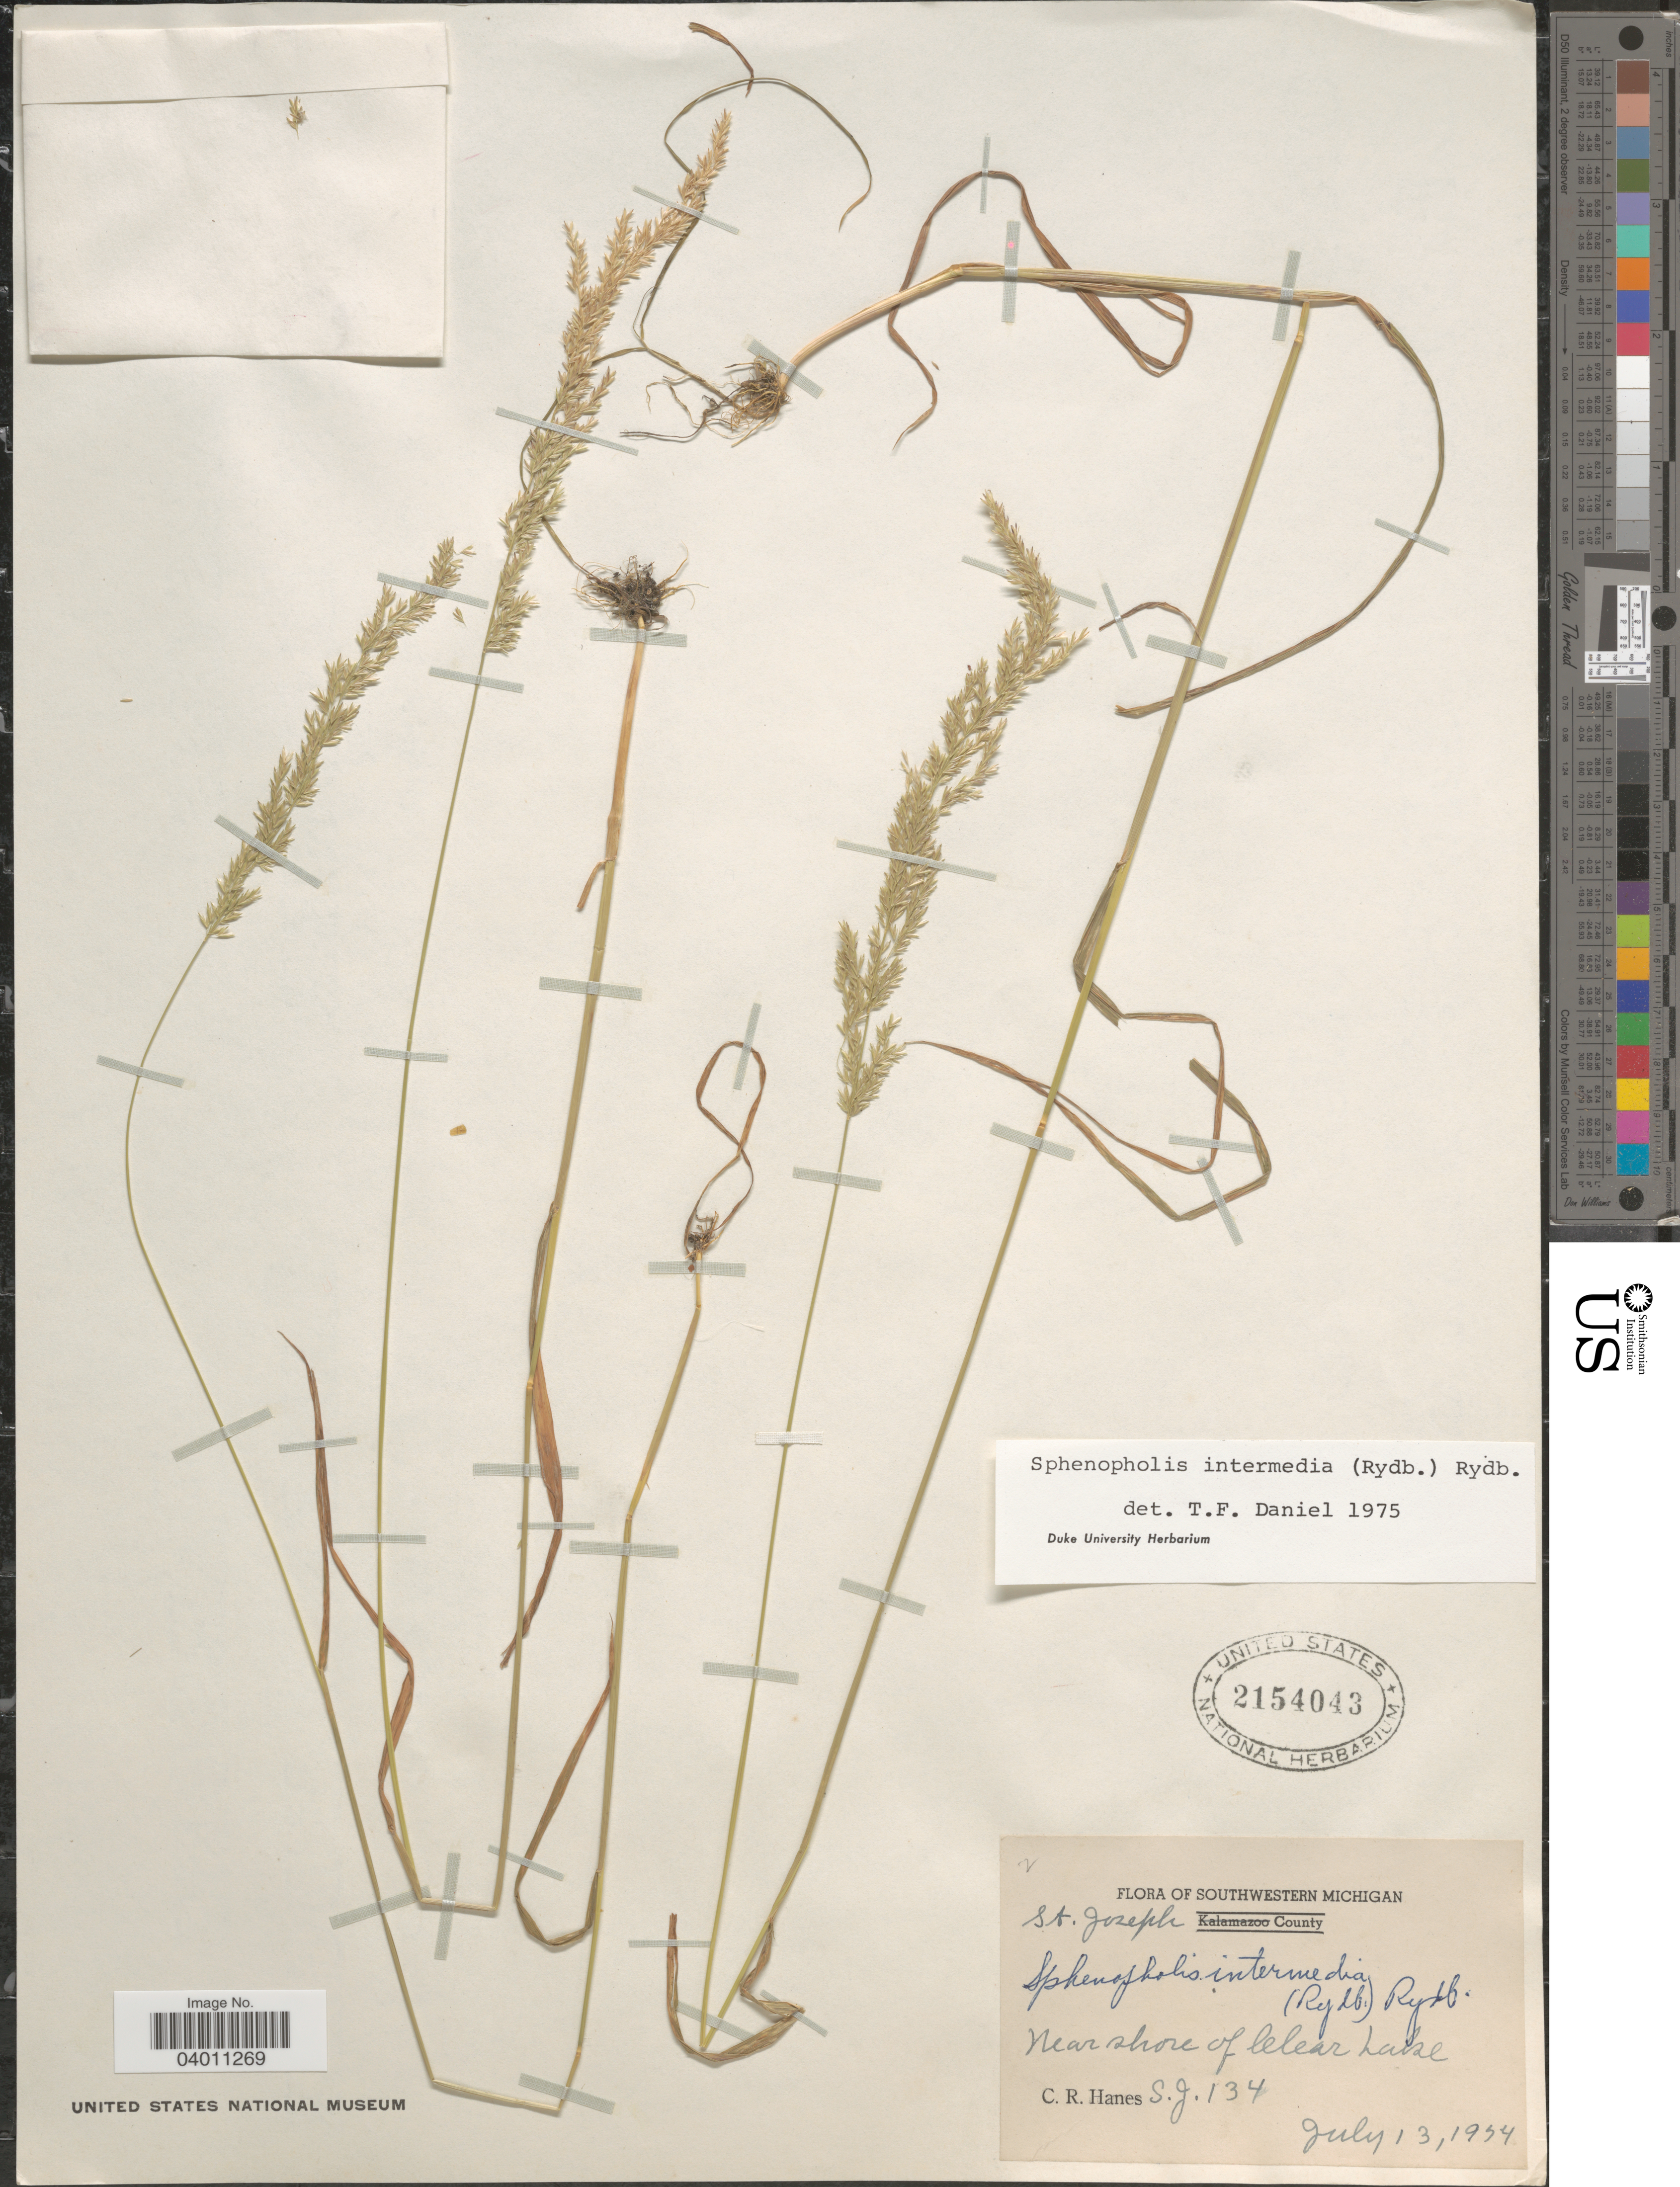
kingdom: Plantae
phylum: Tracheophyta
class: Liliopsida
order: Poales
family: Poaceae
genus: Sphenopholis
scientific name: Sphenopholis intermedia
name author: (Rydb.) Rydb.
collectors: C. Hanes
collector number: S.J. 134?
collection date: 1934-07-13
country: United States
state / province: Michigan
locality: Southwestern Michigan. St. Joseph County. Near shore of Clear Lake.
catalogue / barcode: US 2154043